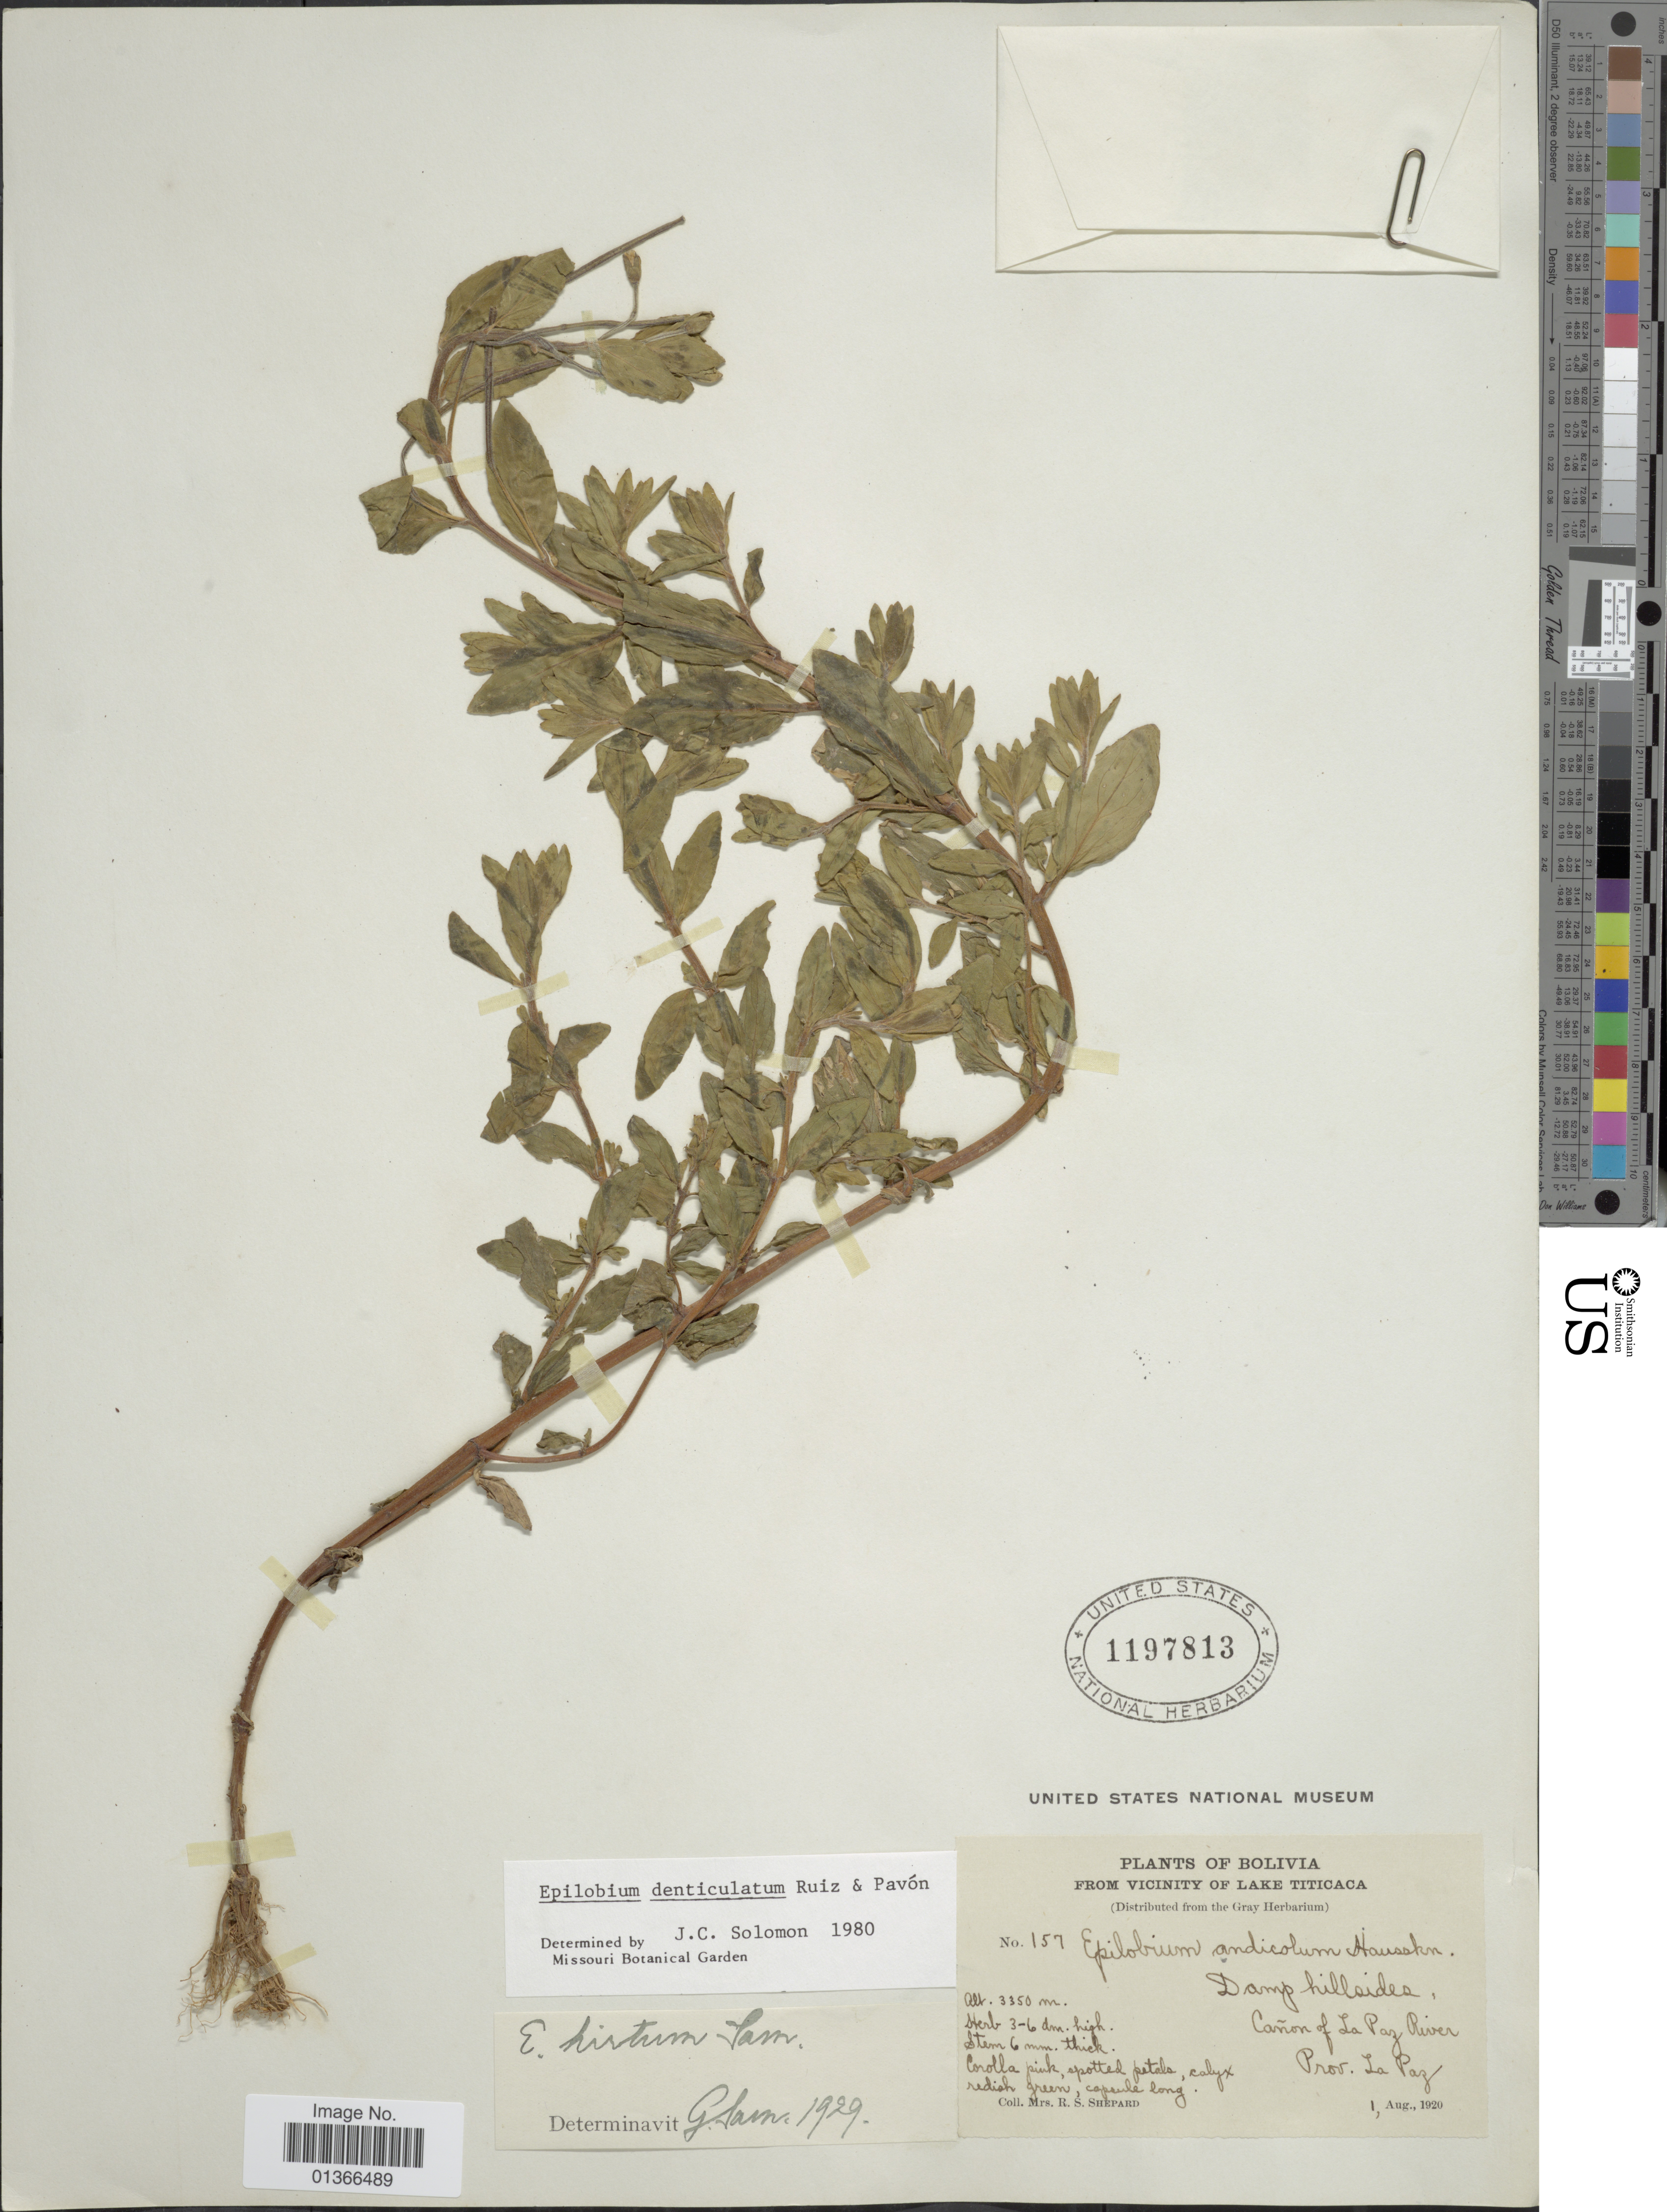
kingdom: Plantae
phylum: Tracheophyta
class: Magnoliopsida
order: Myrtales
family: Onagraceae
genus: Epilobium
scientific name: Epilobium denticulatum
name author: Ruiz & Pav.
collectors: R. Shepard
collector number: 157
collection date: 1920-08-01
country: Bolivia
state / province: La Paz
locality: From vicinity of Lake Titicaca.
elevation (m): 3350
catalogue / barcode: US 1197813